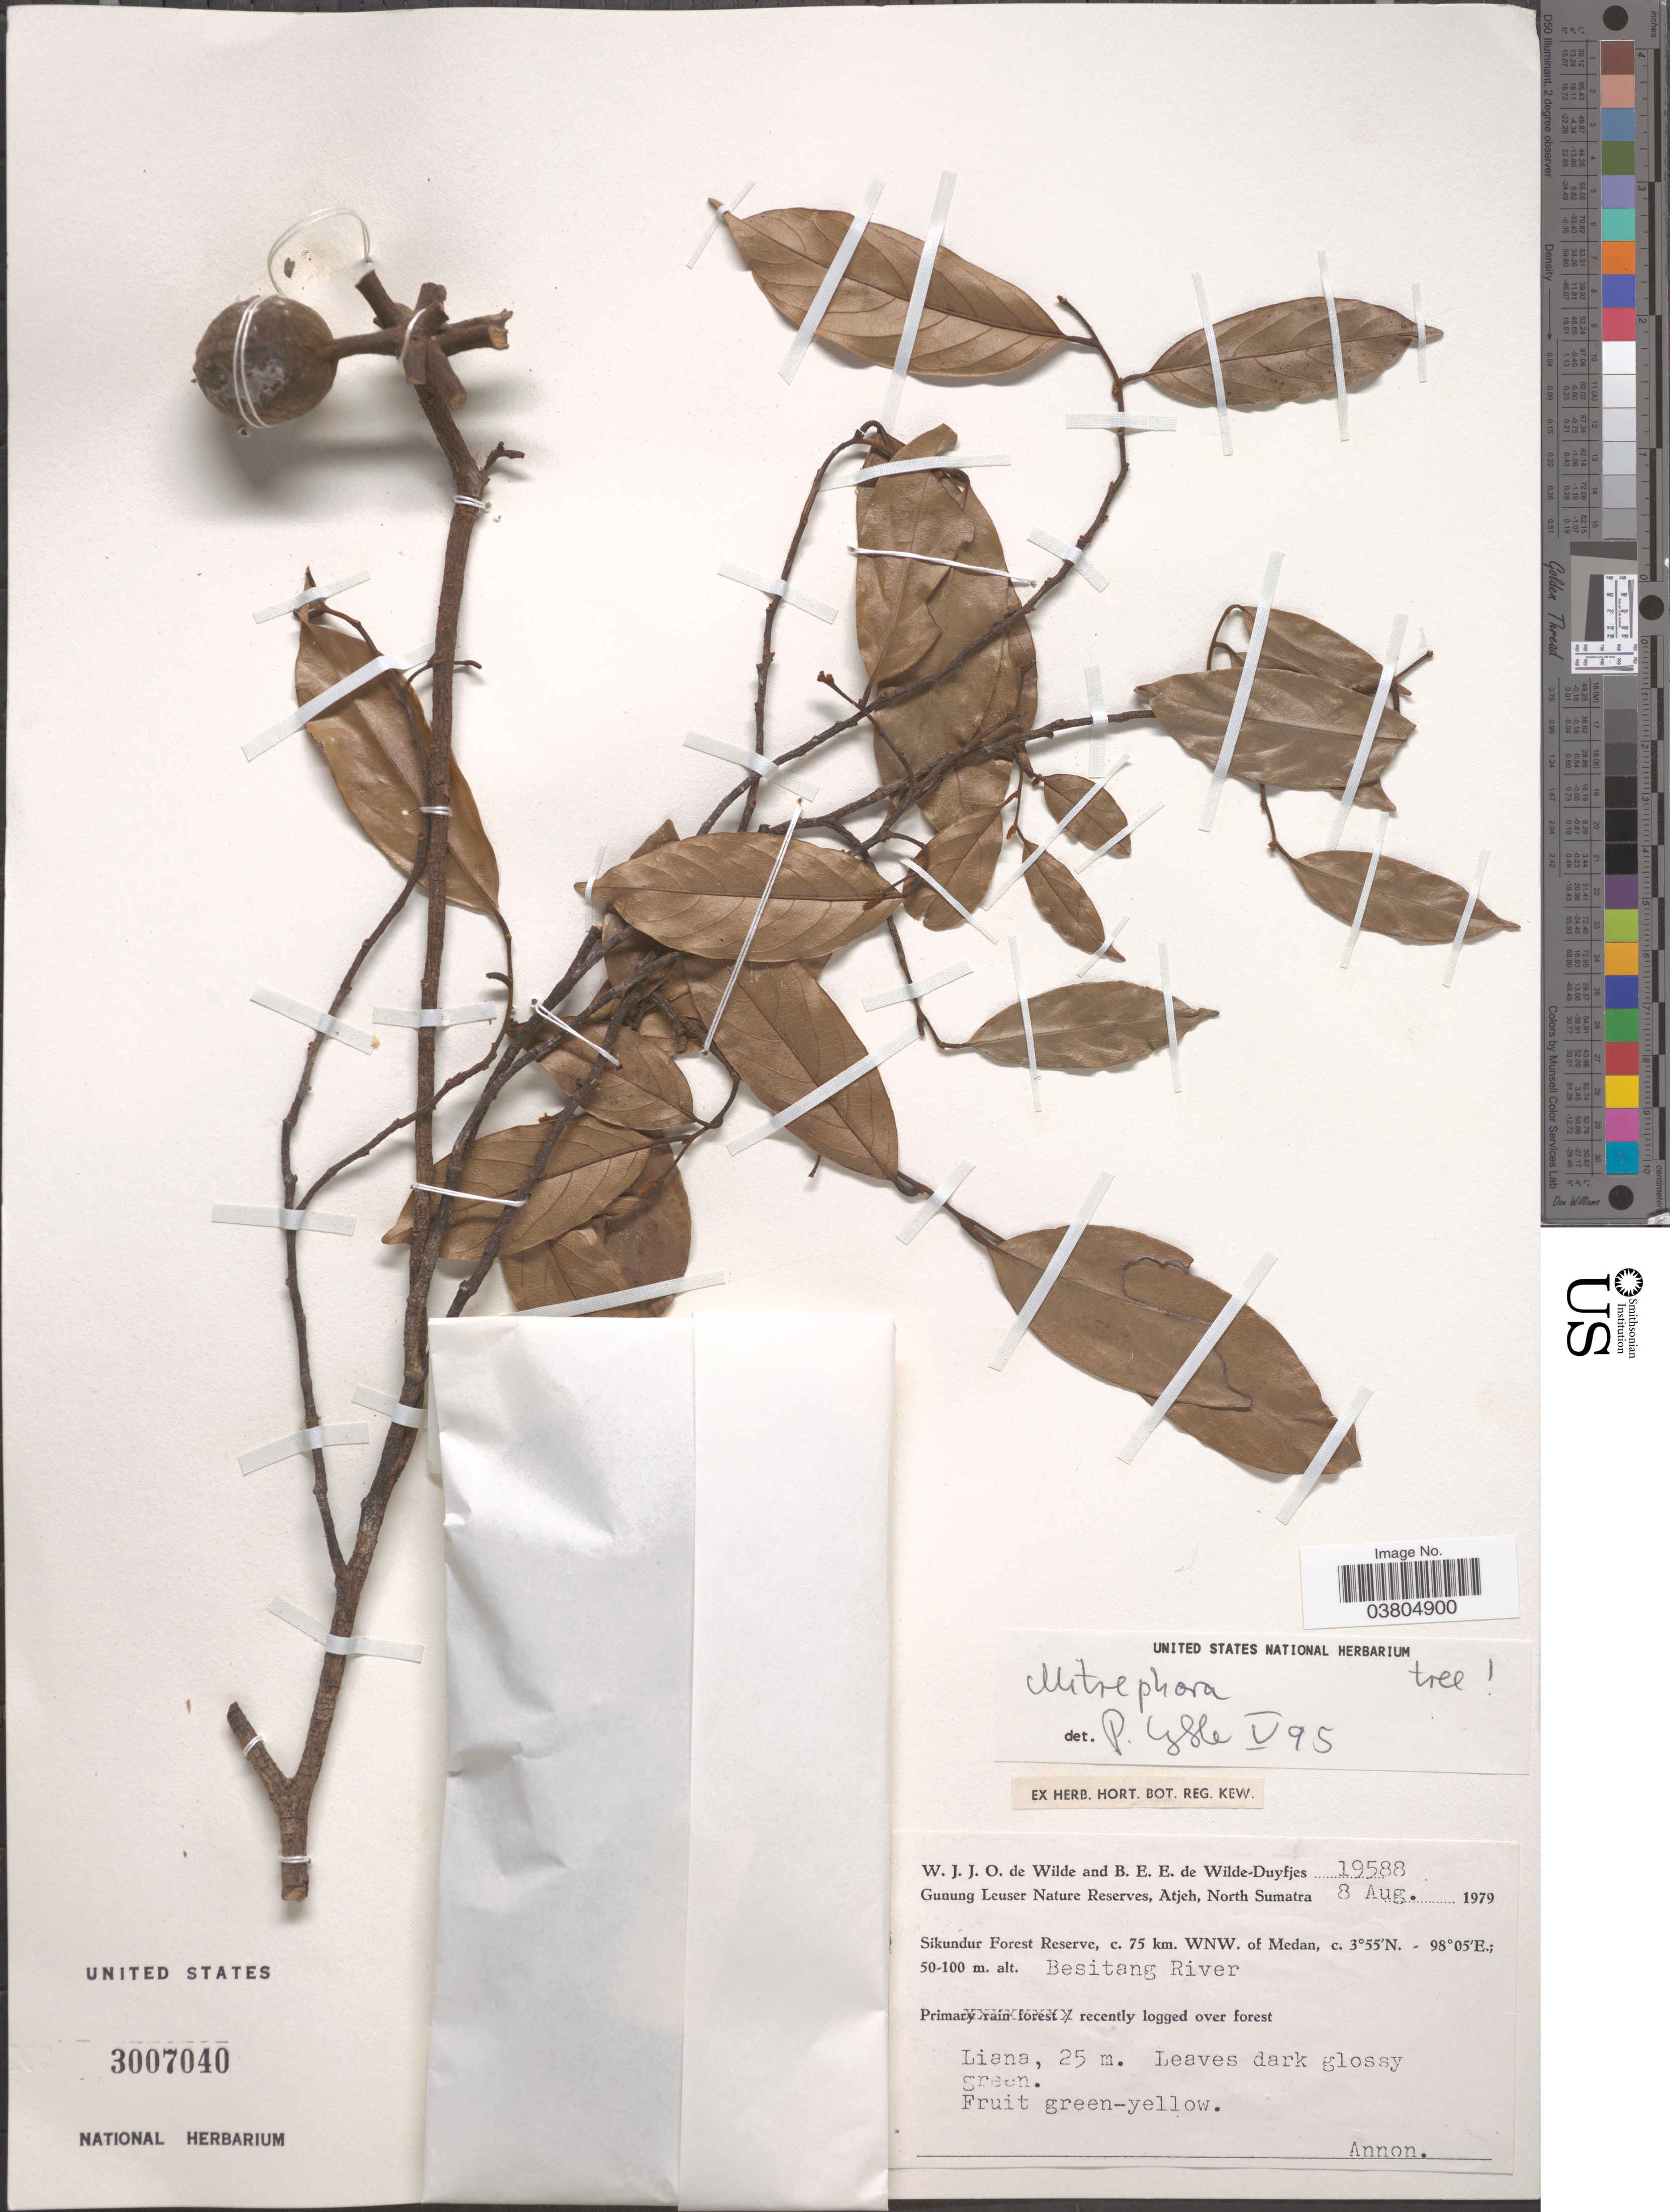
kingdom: Plantae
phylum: Tracheophyta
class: Magnoliopsida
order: Magnoliales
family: Annonaceae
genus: Mitrephora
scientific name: Mitrephora sp.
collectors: W. J. de Wilde & B. E. de Wilde-Duyfjes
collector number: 19588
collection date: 1979-08-08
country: Indonesia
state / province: Sumatra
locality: Gunung Leuser Nature Reserves, Atjeh, North Sumatra. Sikundur Forest Reserve, c. 75 km. WNW. of Medan. Besitang River.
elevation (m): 50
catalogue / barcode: US 3007040